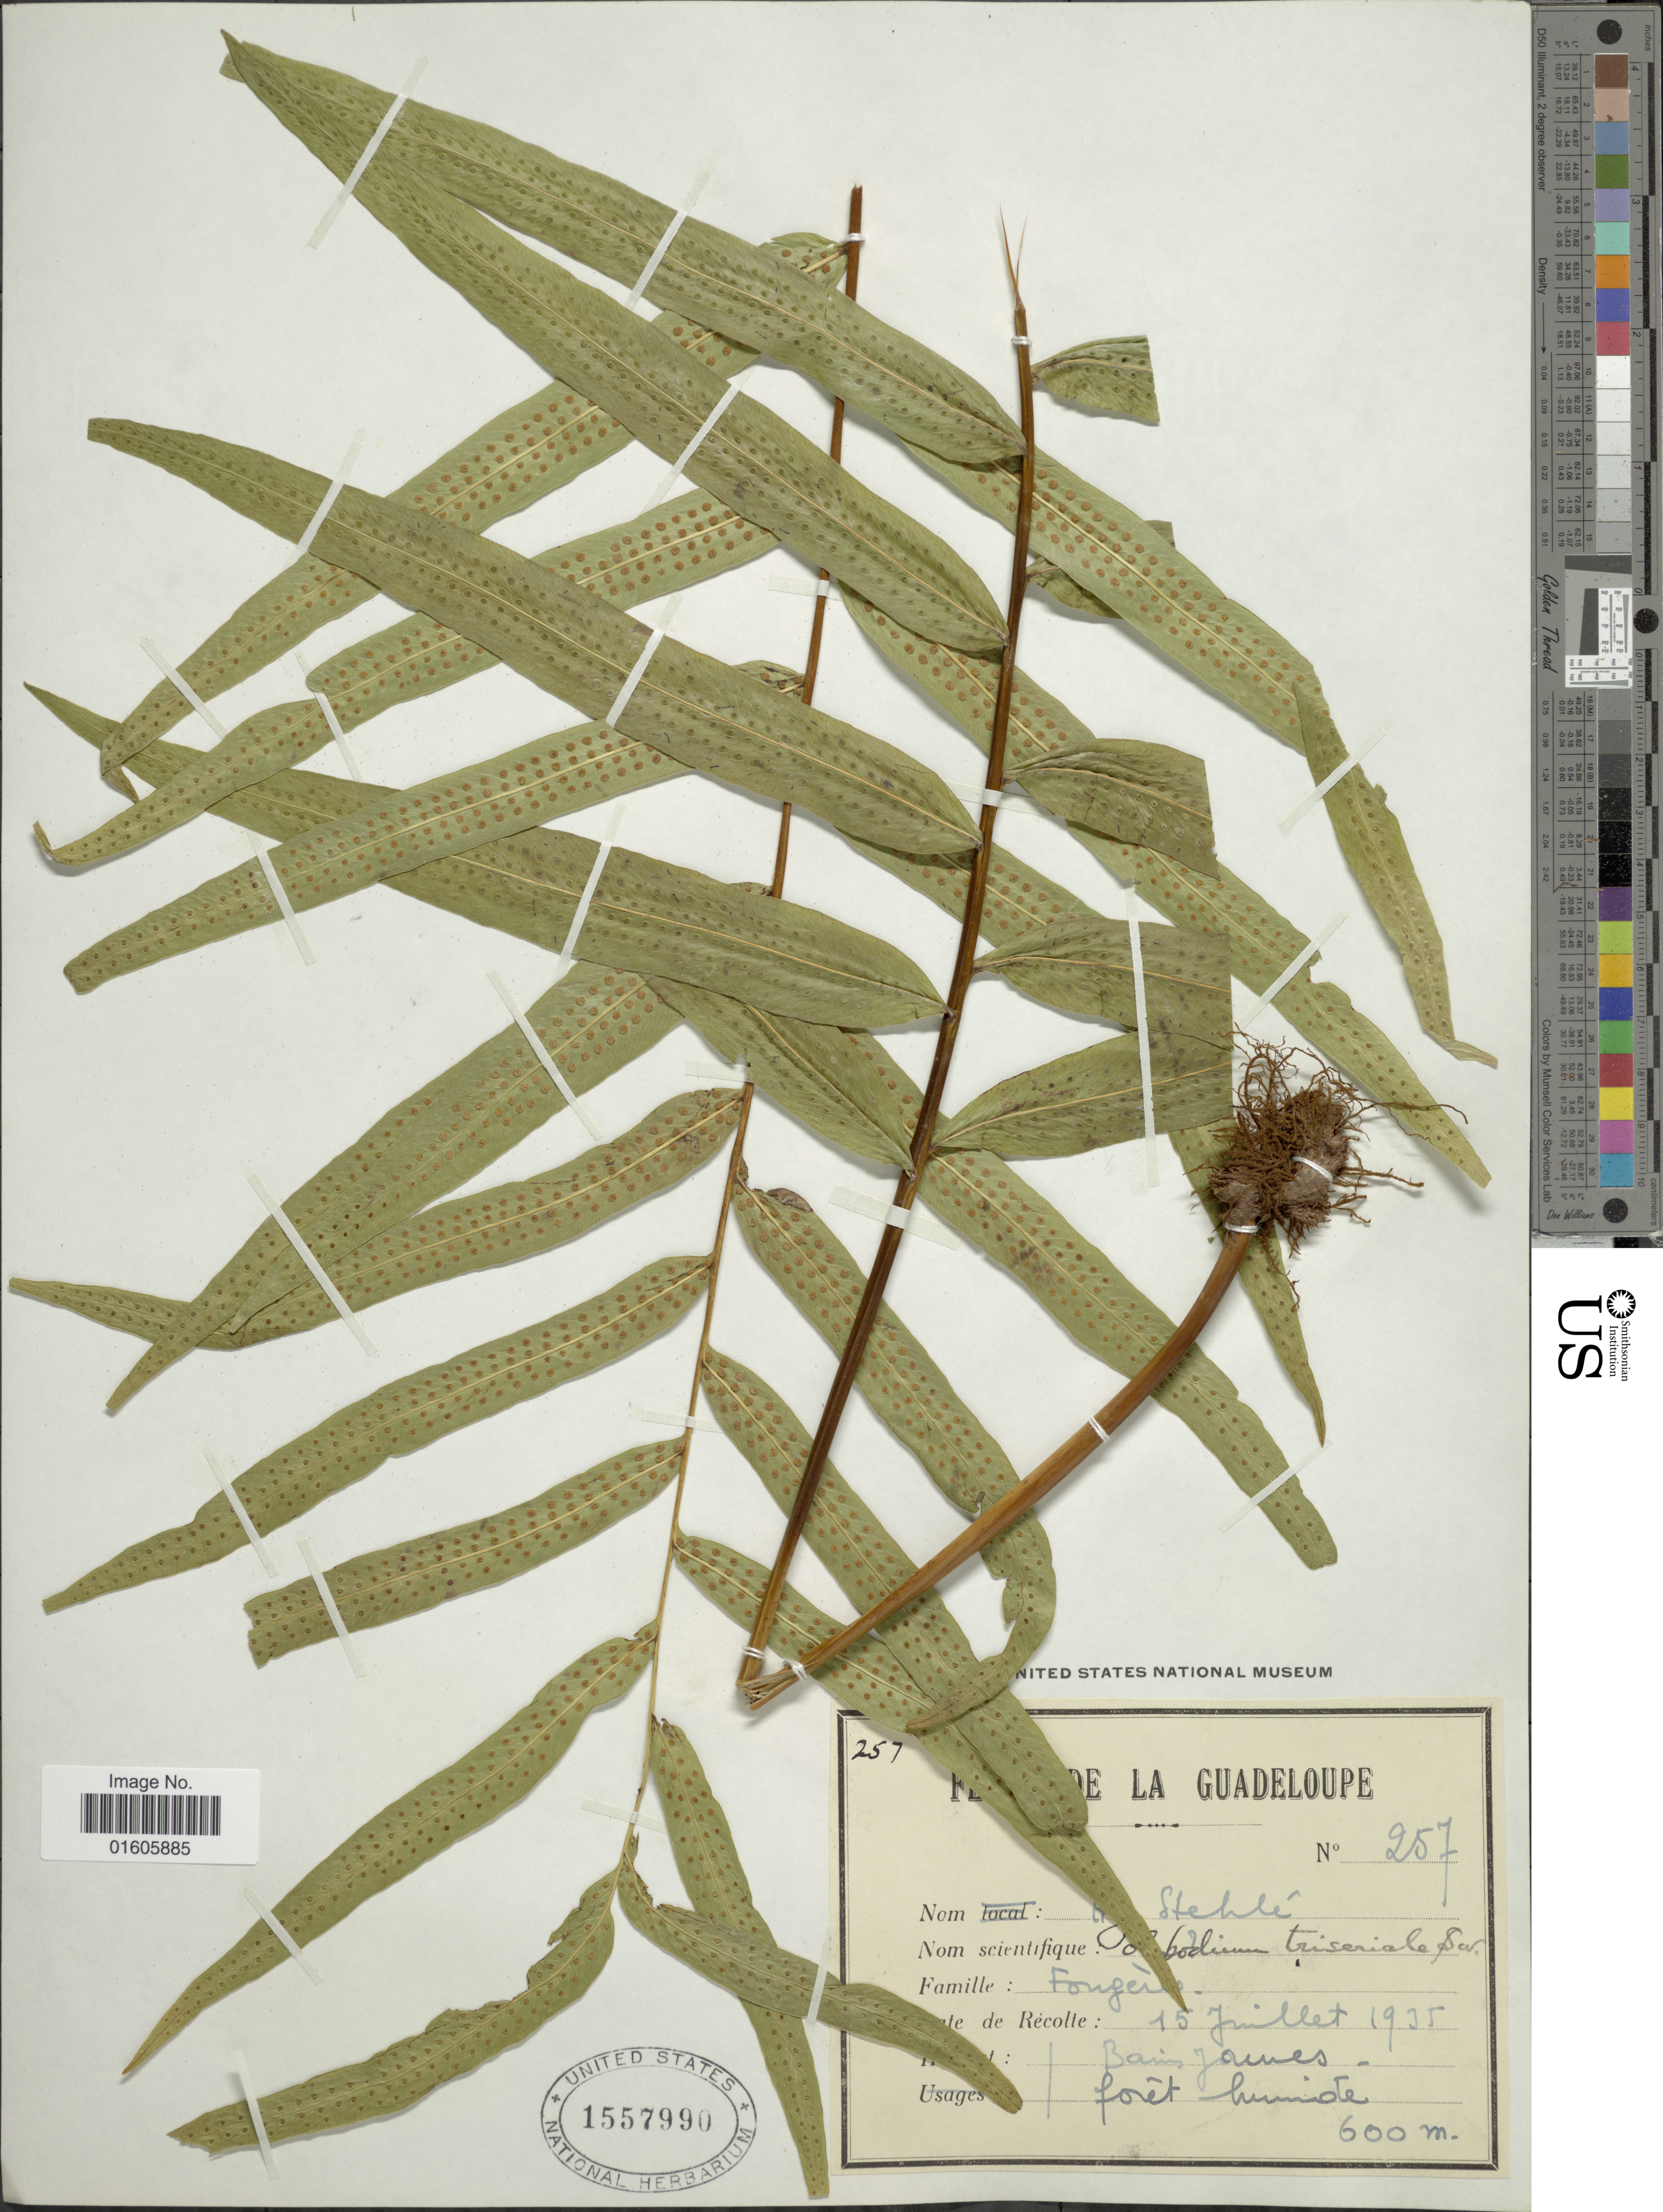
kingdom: Plantae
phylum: Tracheophyta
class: Polypodiopsida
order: Polypodiales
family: Polypodiaceae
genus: Serpocaulon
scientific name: Serpocaulon triseriale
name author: (Sw.) A.R. Sm.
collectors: H. Stehlé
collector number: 257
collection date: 1935-07-15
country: Guadeloupe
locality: Bains James.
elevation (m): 600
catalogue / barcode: US 1557990